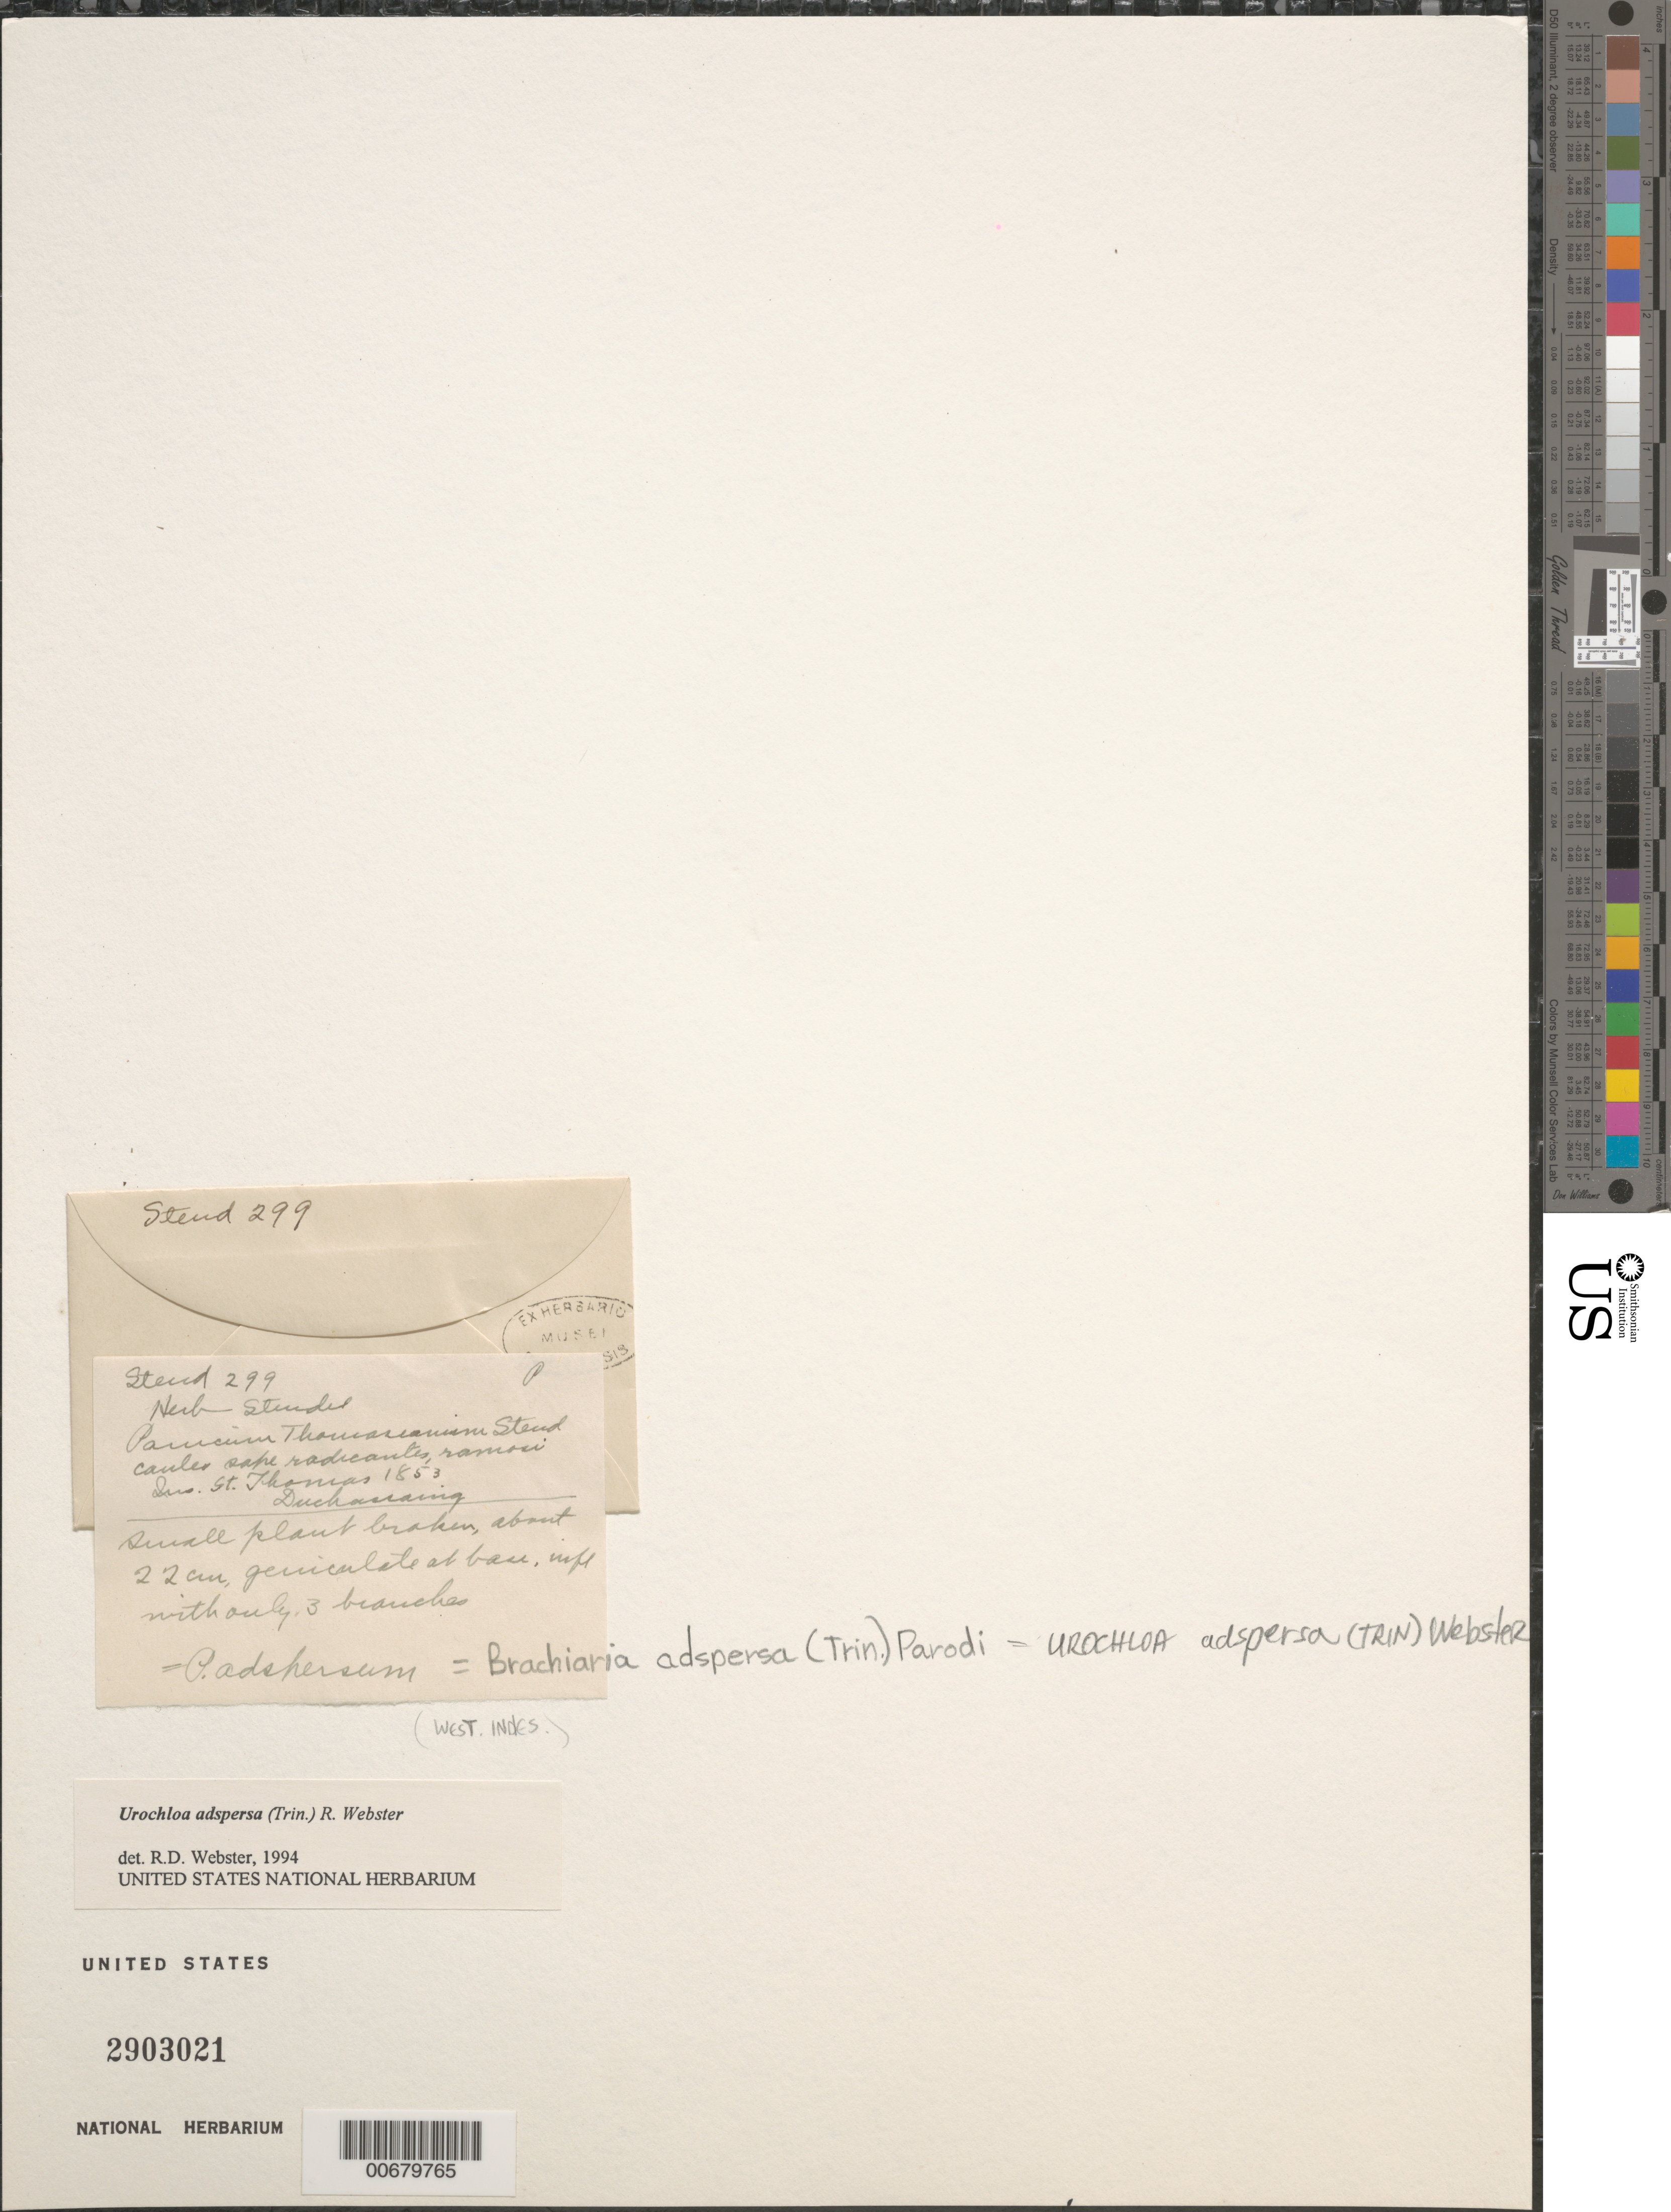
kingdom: Plantae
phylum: Tracheophyta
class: Liliopsida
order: Poales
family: Poaceae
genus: Urochloa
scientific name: Urochloa adspersa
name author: (Trin.) R.D. Webster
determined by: Webster, Robert D.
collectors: -. Steud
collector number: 299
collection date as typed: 1853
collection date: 1853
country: U.S. Virgin Islands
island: St. Thomas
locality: Duchassaing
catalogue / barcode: US 2903021